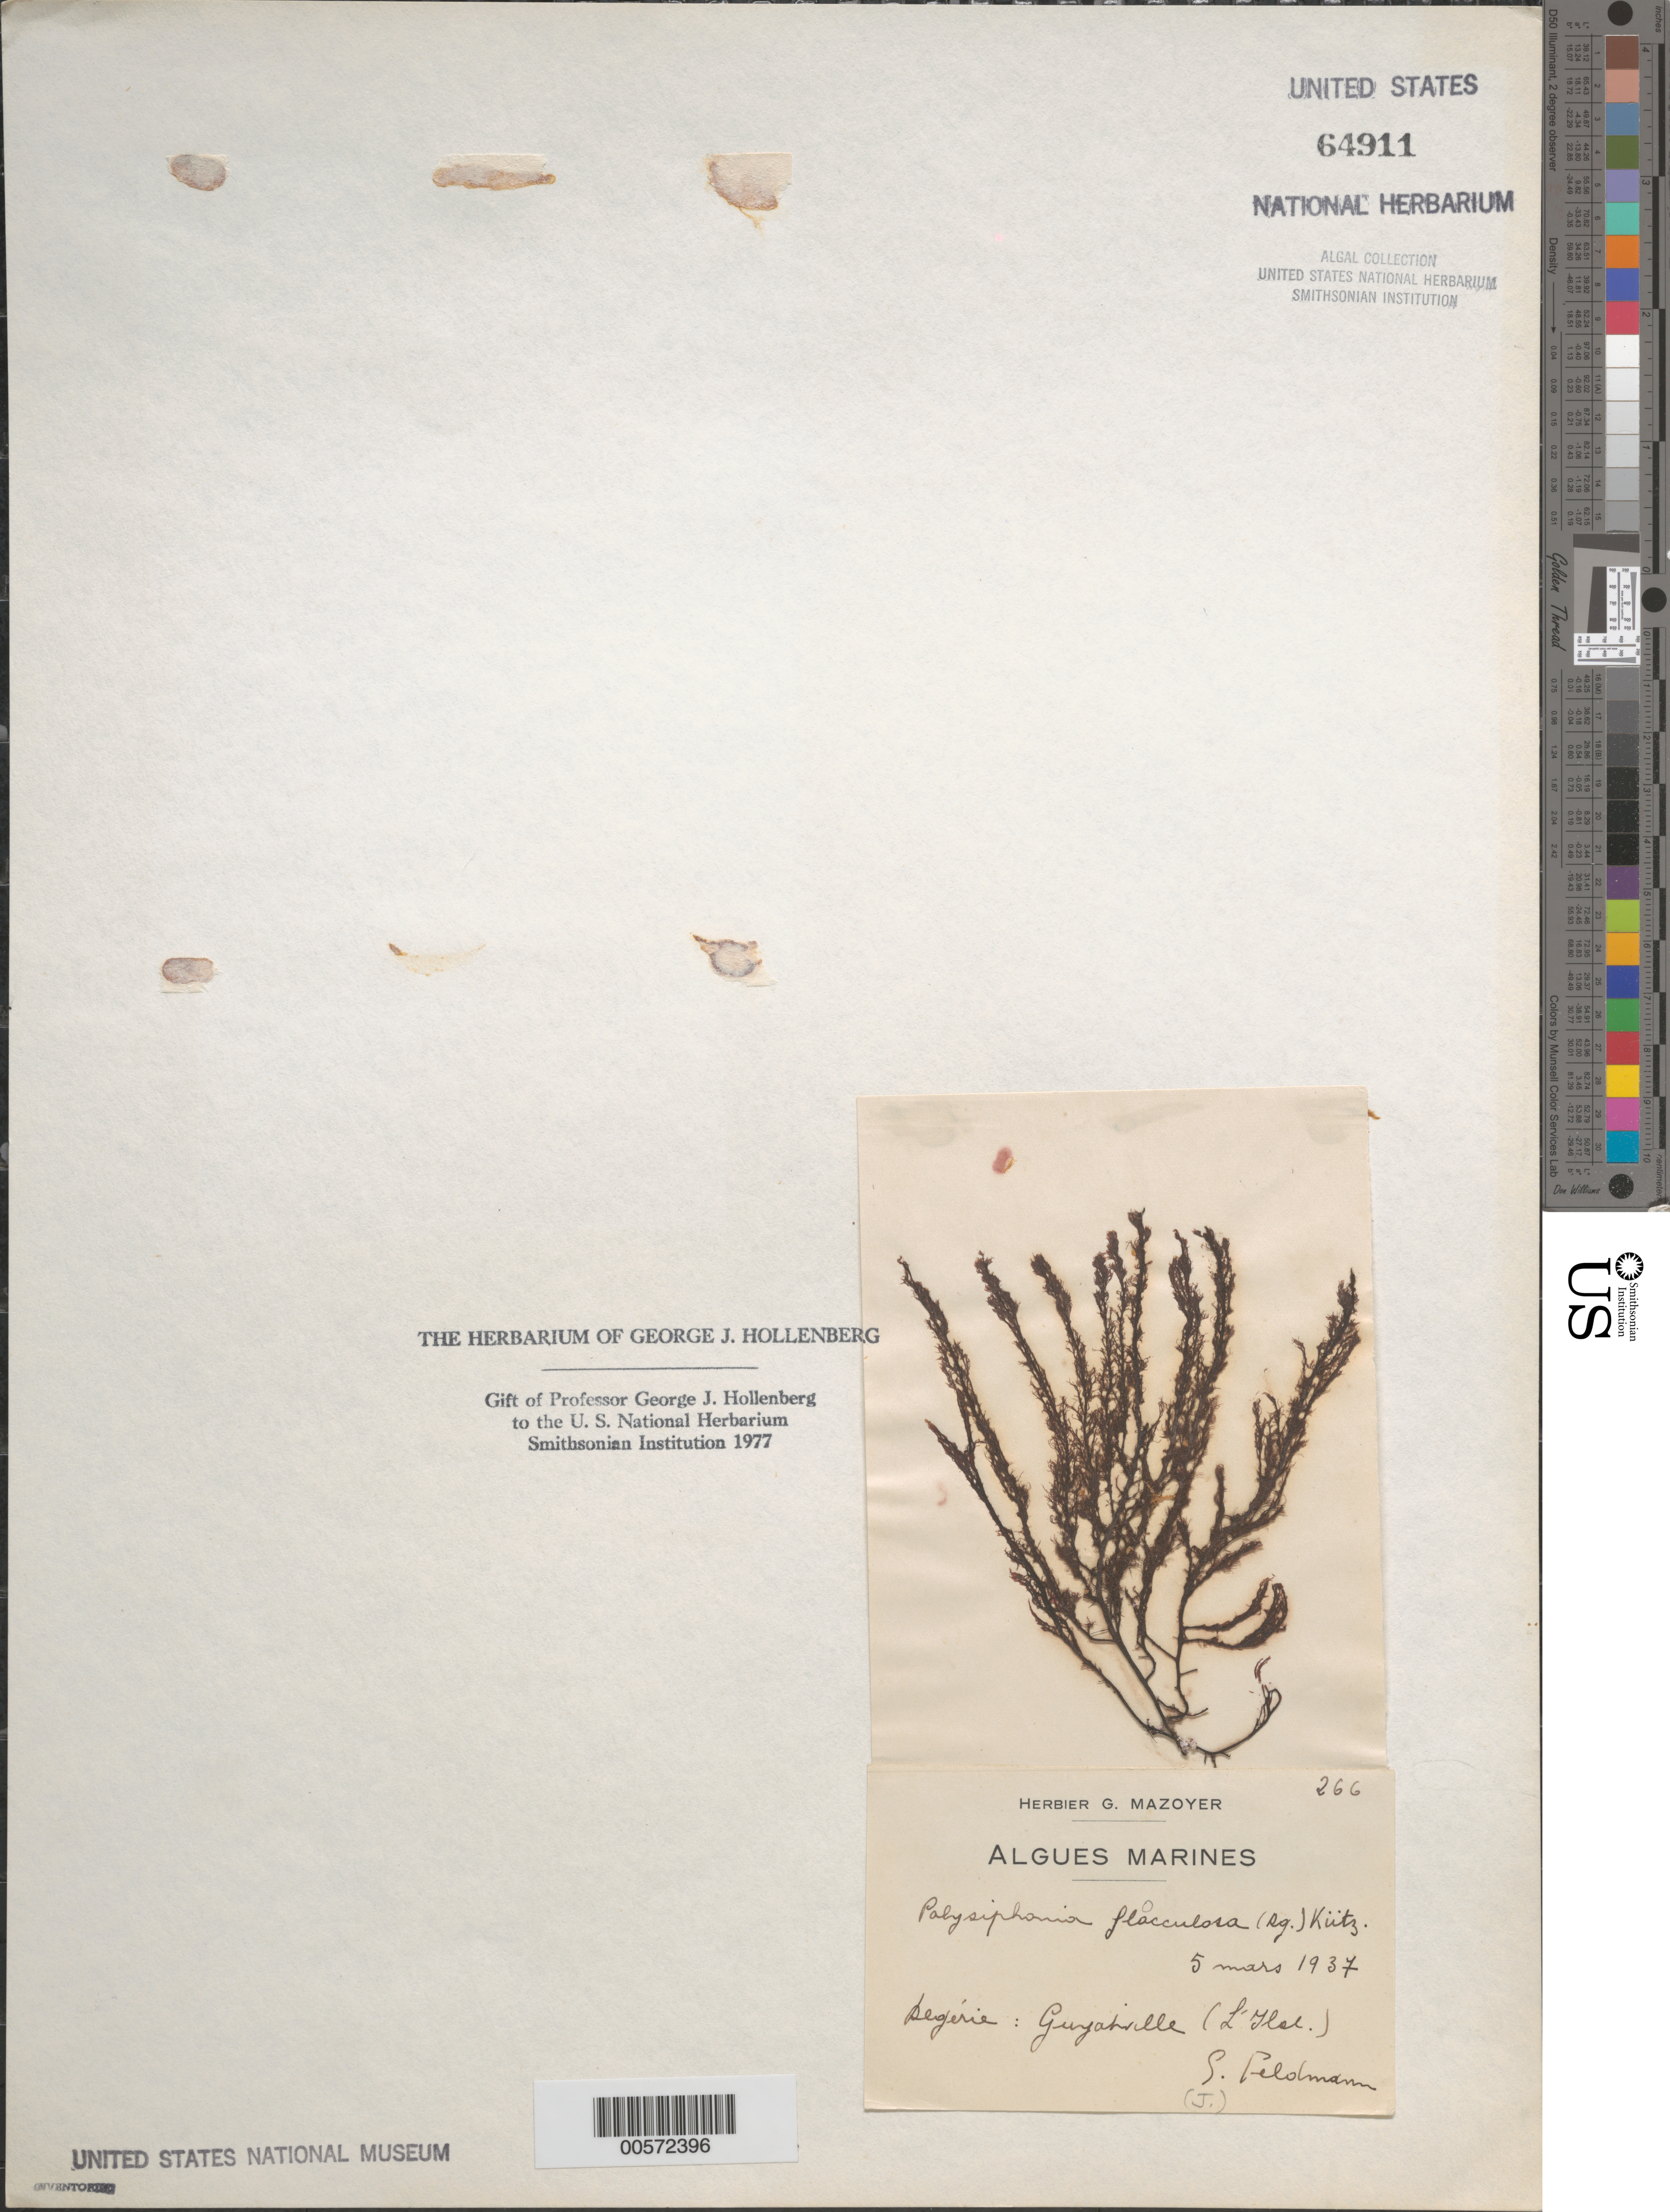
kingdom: Plantae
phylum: Rhodophyta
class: Florideophyceae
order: Ceramiales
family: Rhodomelaceae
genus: Polysiphonia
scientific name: Polysiphonia flocculosa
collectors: J. Feldmann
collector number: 266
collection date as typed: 05 Mar 1937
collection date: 1937-03-05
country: Algeria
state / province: Alger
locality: Guyotville (l'ilol.)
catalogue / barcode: US 64911